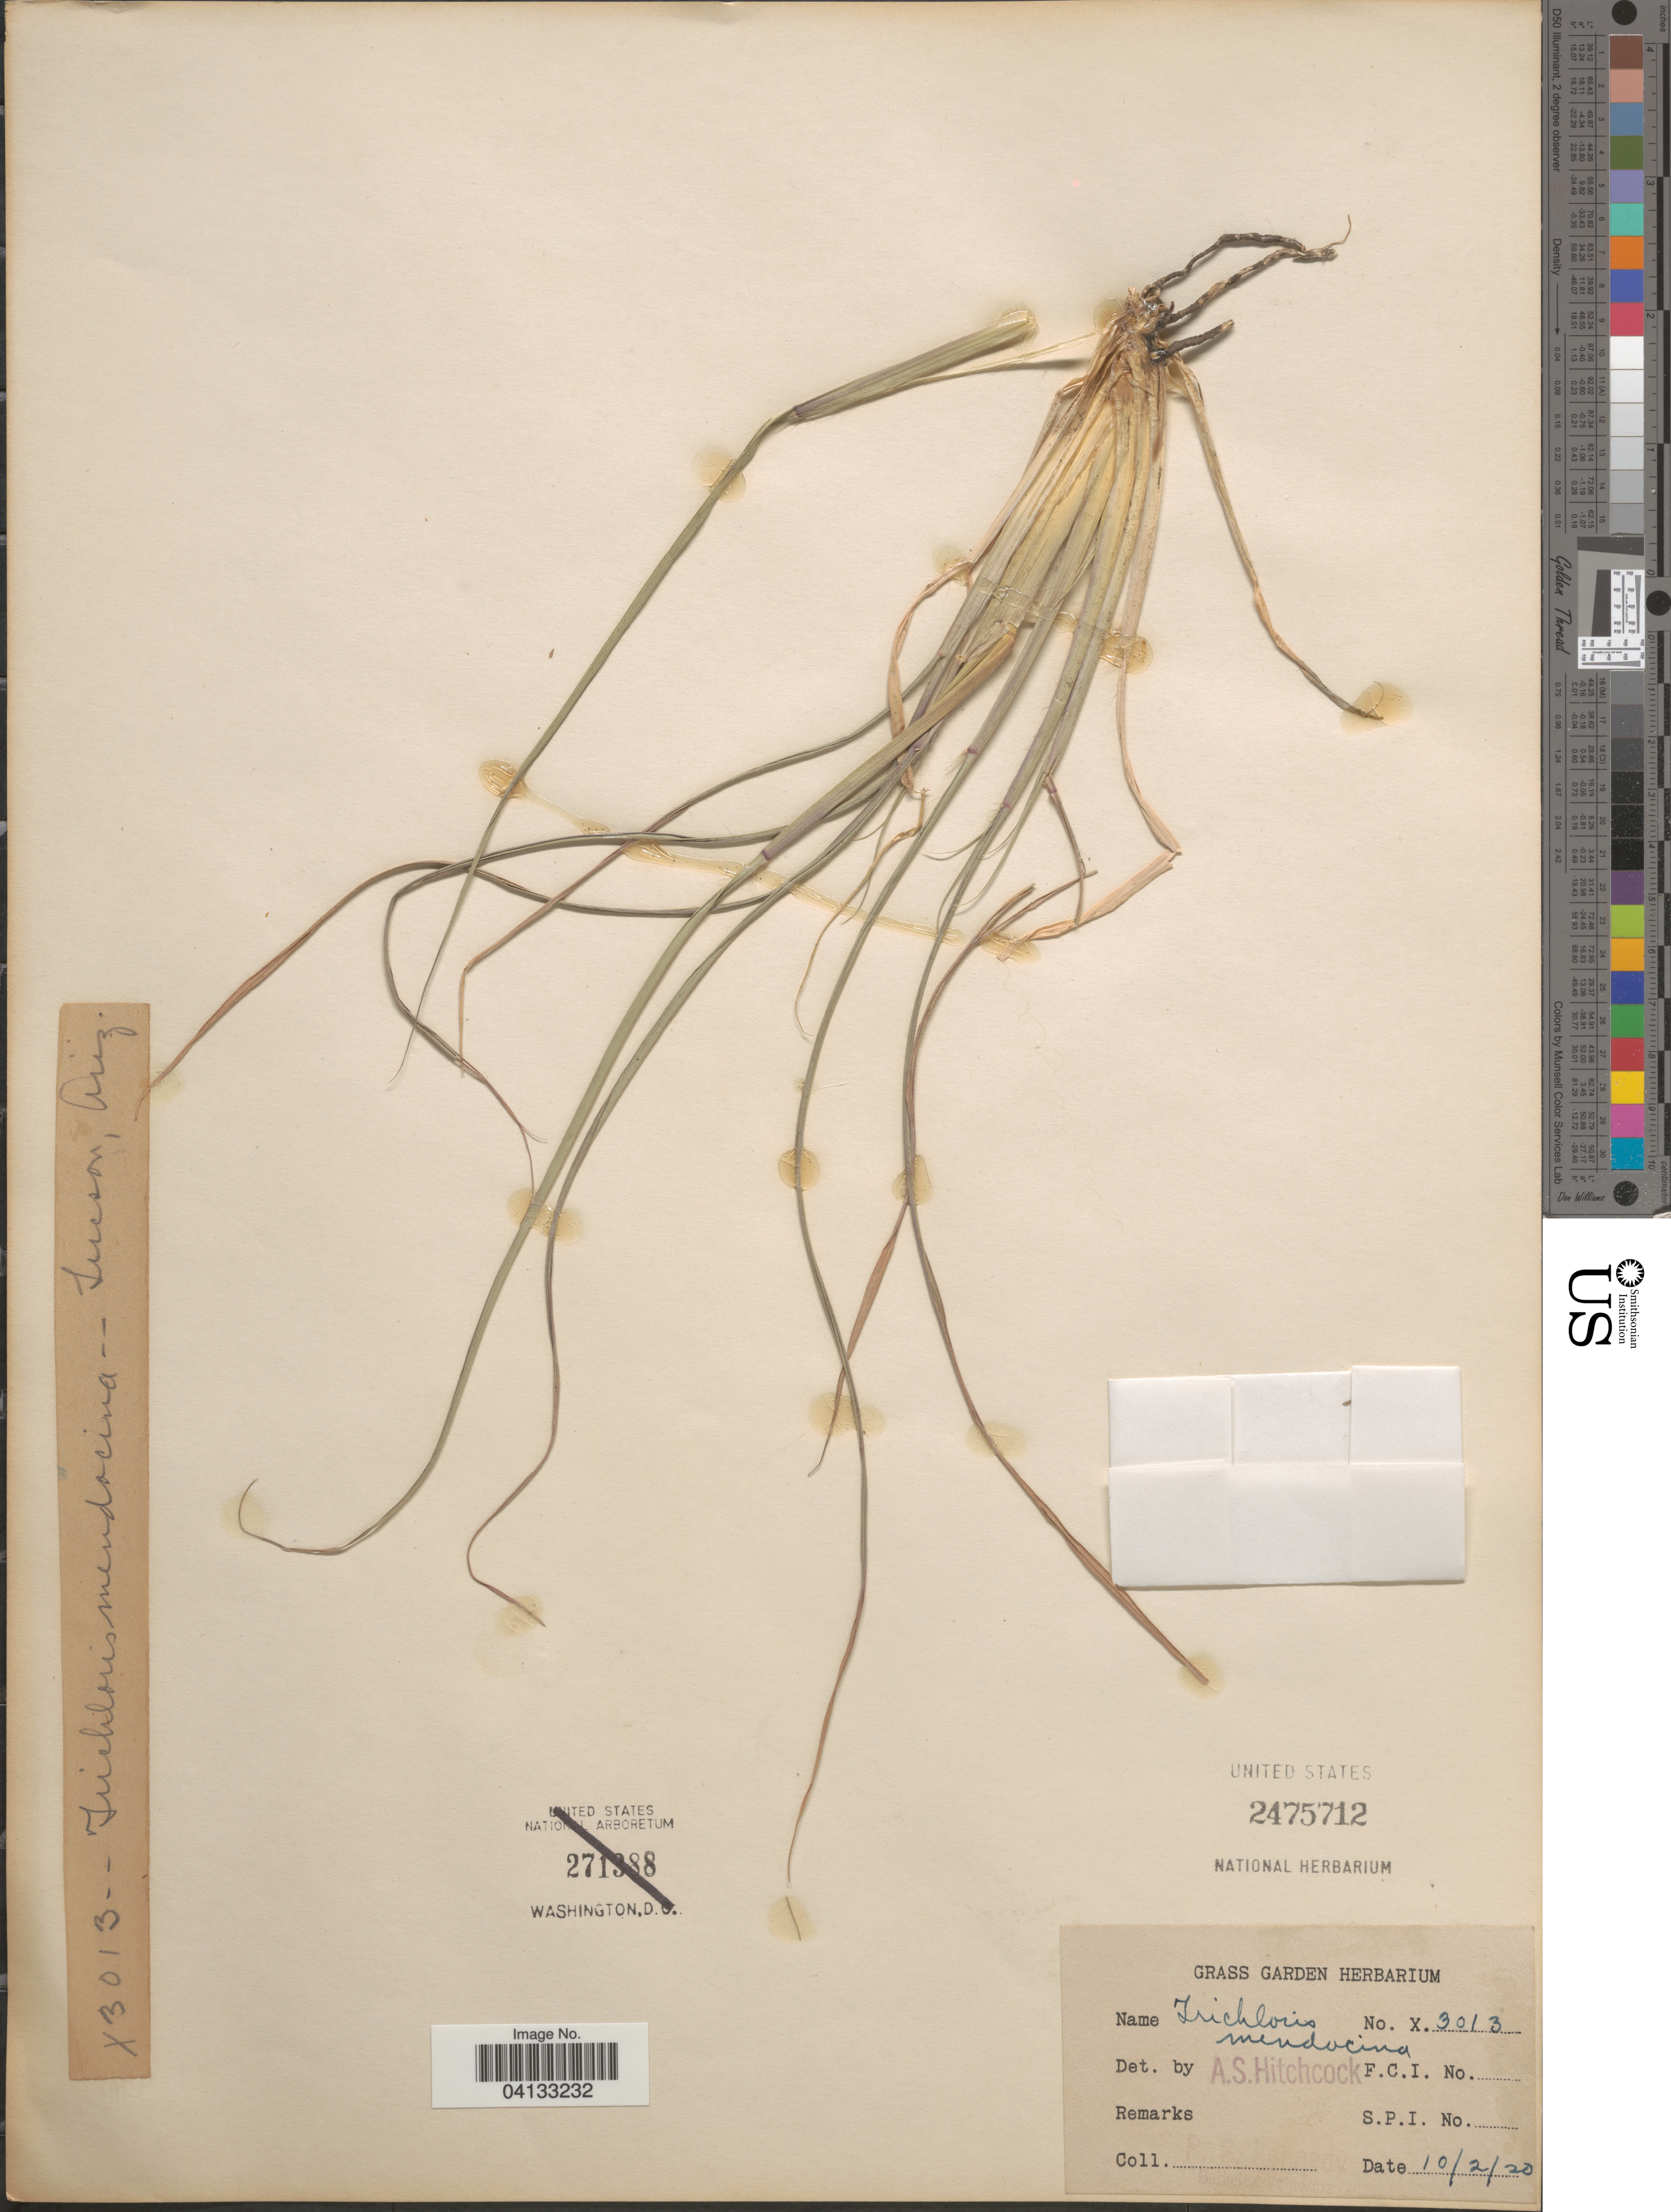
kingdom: Plantae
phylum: Tracheophyta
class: Liliopsida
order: Poales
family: Poaceae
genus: Trichloris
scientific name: Trichloris crinita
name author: (Lag.) Parodi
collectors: P. B. Kennedy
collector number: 3013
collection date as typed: Transcribed d/m/y: 10/2/20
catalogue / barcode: US 2475712